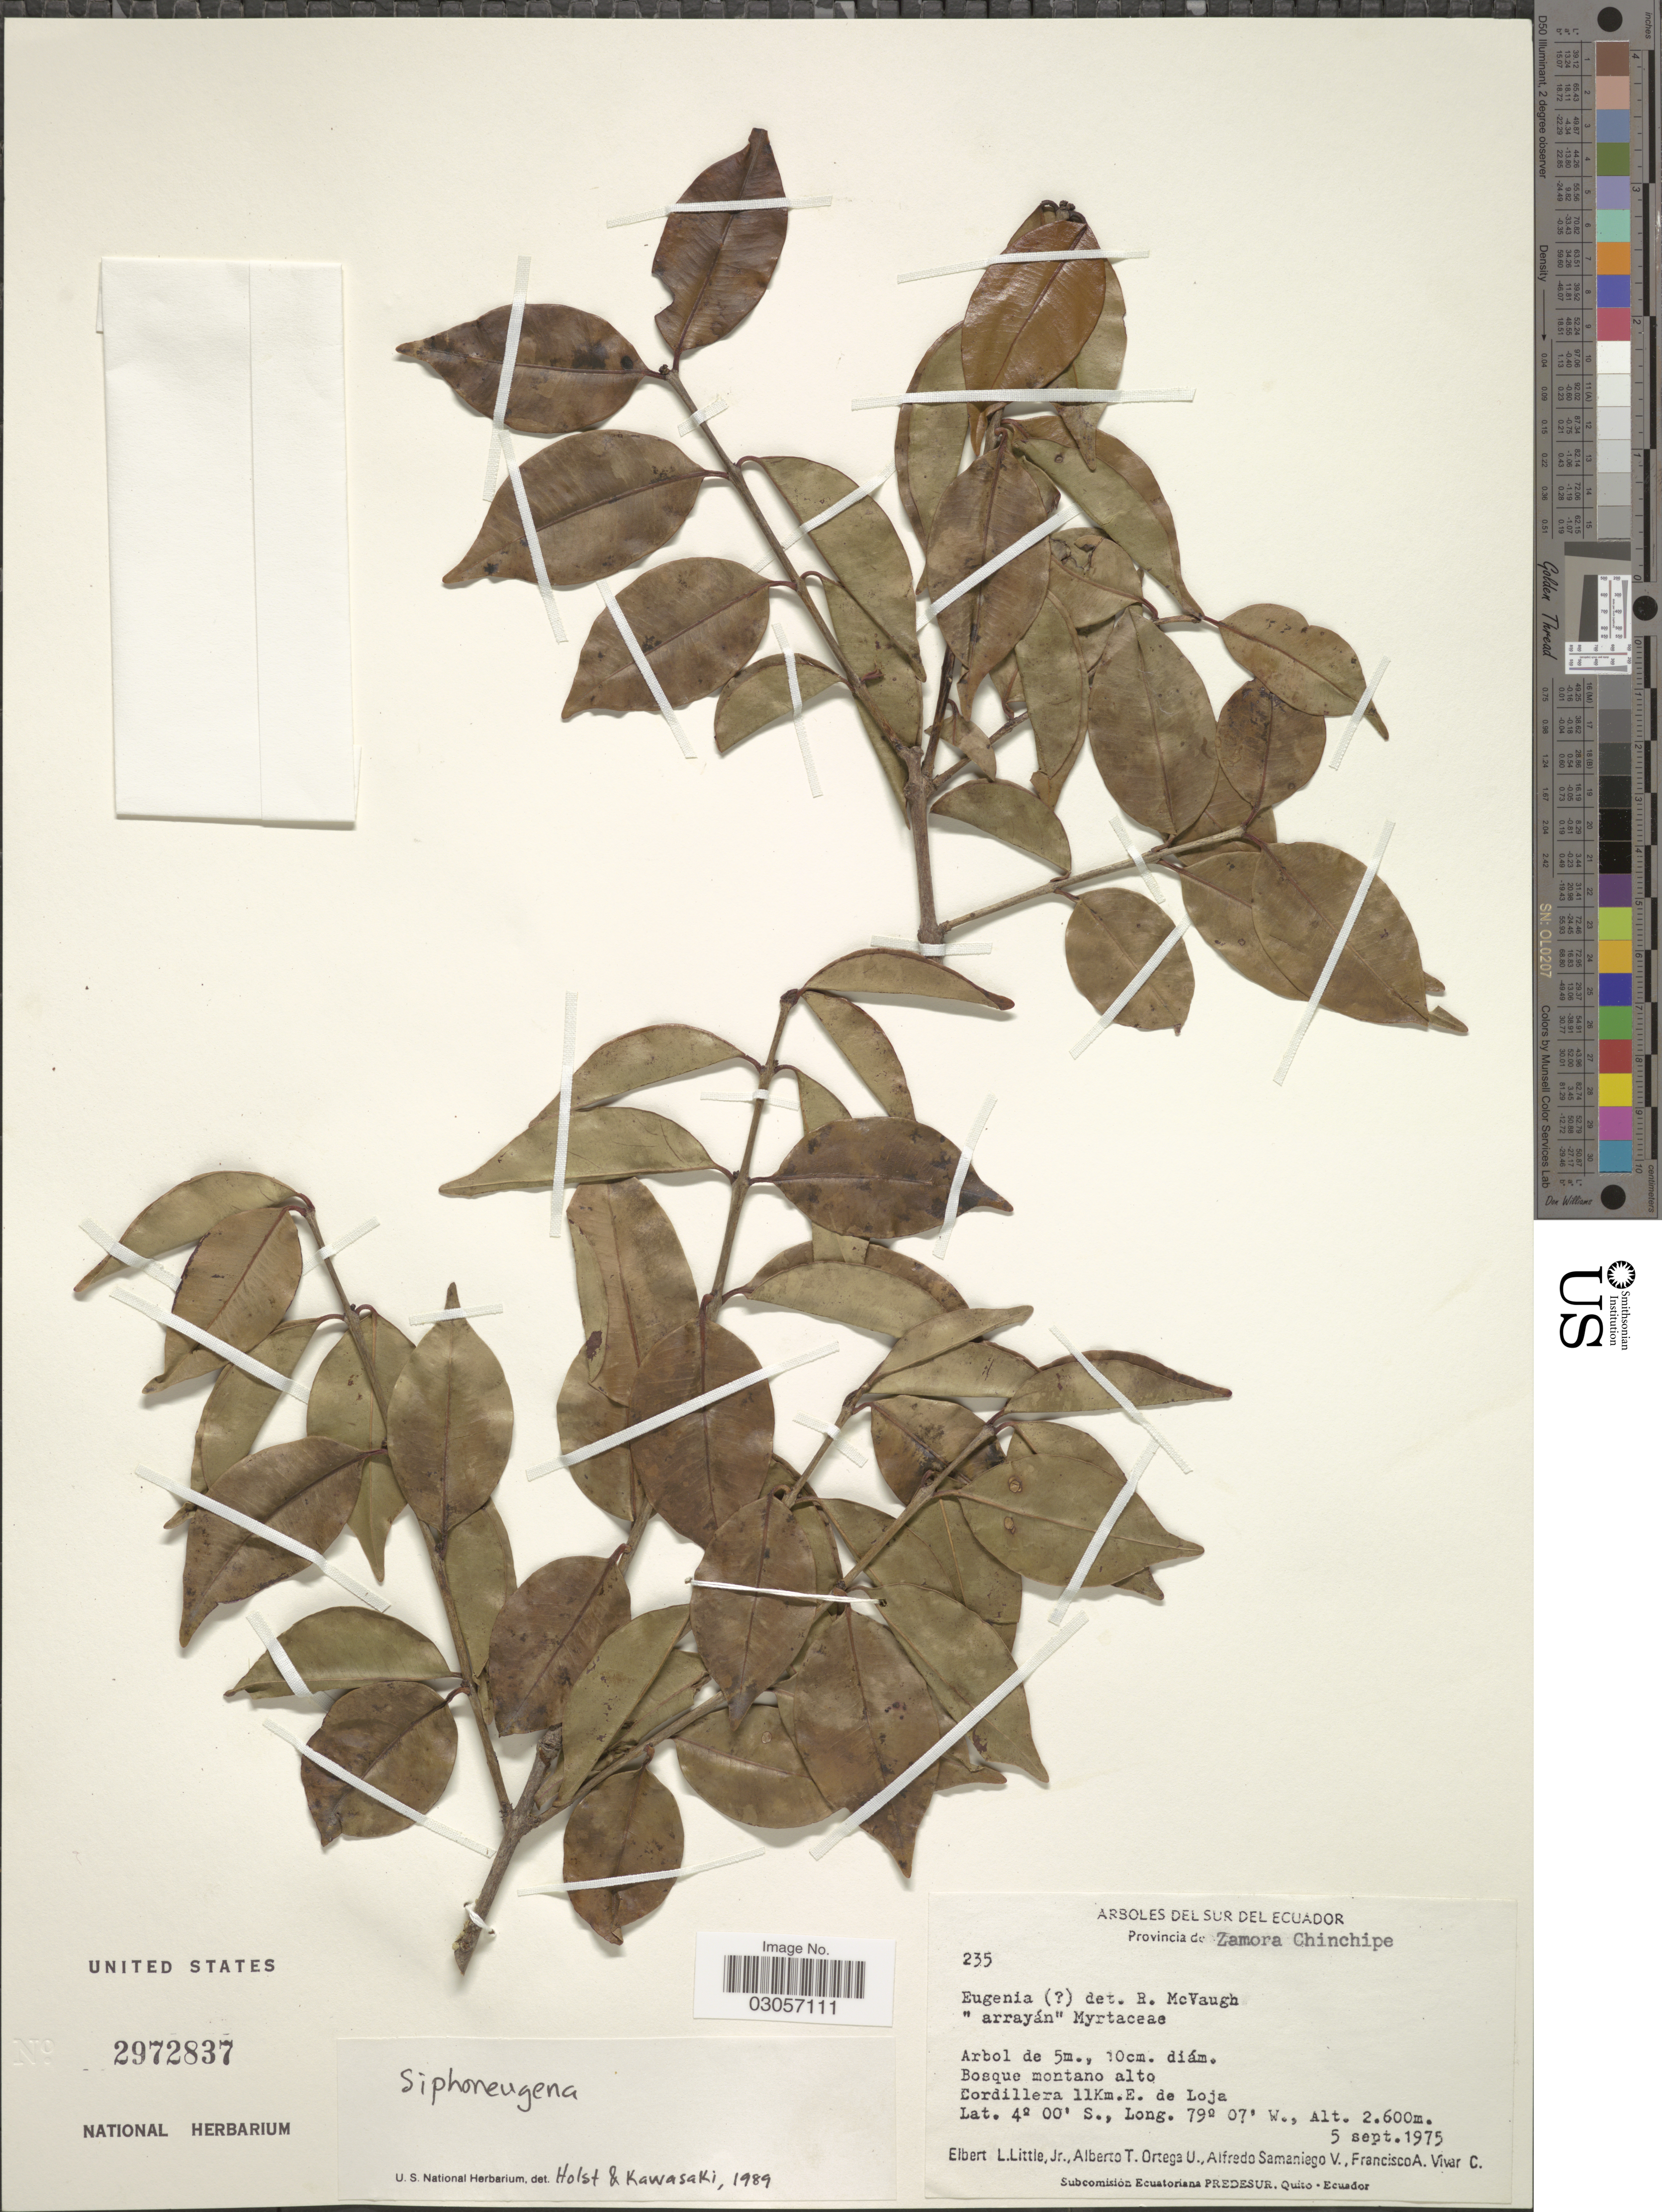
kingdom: Plantae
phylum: Tracheophyta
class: Magnoliopsida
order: Myrtales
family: Myrtaceae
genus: Siphoneugena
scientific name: Siphoneugena sp.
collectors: E. L. Little, A. T. Ortega U., A. V. Samaniego & F. A. Vivar C.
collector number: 235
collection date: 1975-09-05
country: Ecuador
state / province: Zamora-Chinchipe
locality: Bosque montano alto Cordillera 11Km.E. de Loja. Sur del Ecuador.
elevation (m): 2600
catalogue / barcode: US 2972837